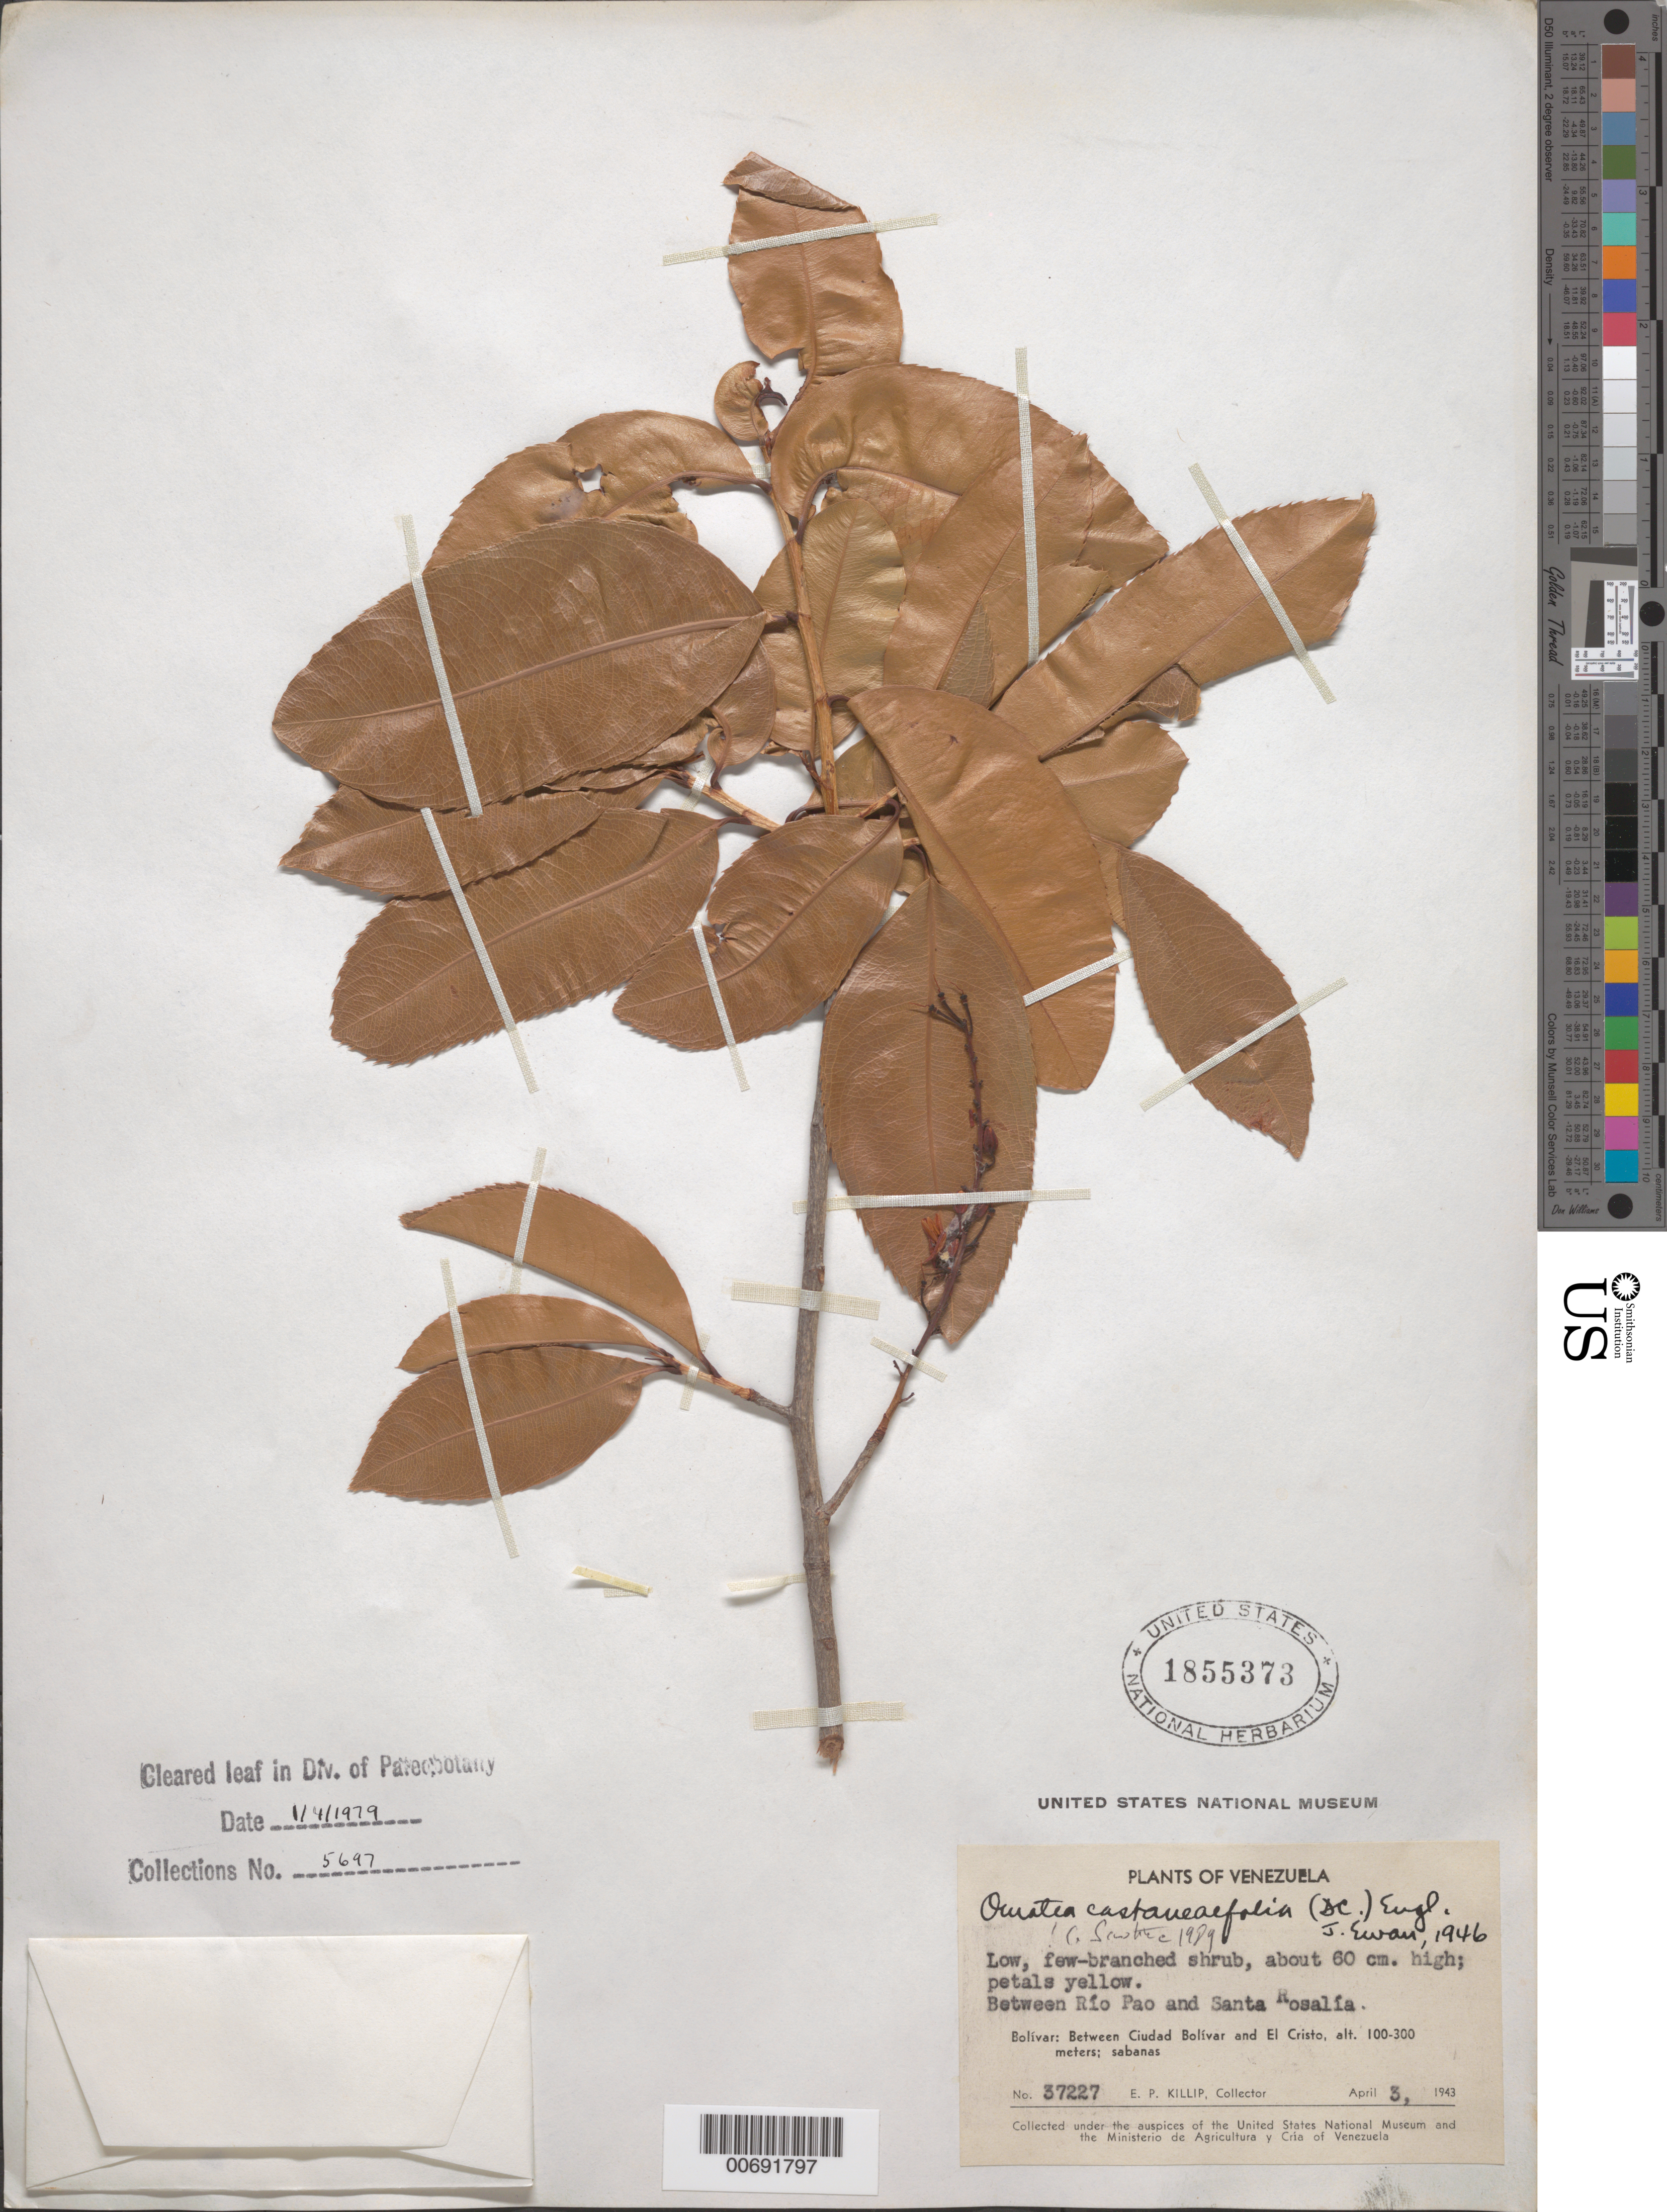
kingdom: Plantae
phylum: Tracheophyta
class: Magnoliopsida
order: Malpighiales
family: Ochnaceae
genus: Ouratea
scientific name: Ouratea castaneifolia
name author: (DC.) Engl.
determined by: Sastre, C. H. L.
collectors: E. P. Killip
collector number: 37227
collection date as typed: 3-Apr-43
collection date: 1943-04-03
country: Venezuela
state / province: Bolívar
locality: Río Pao to Santa Rosalía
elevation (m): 100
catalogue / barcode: US 1855373